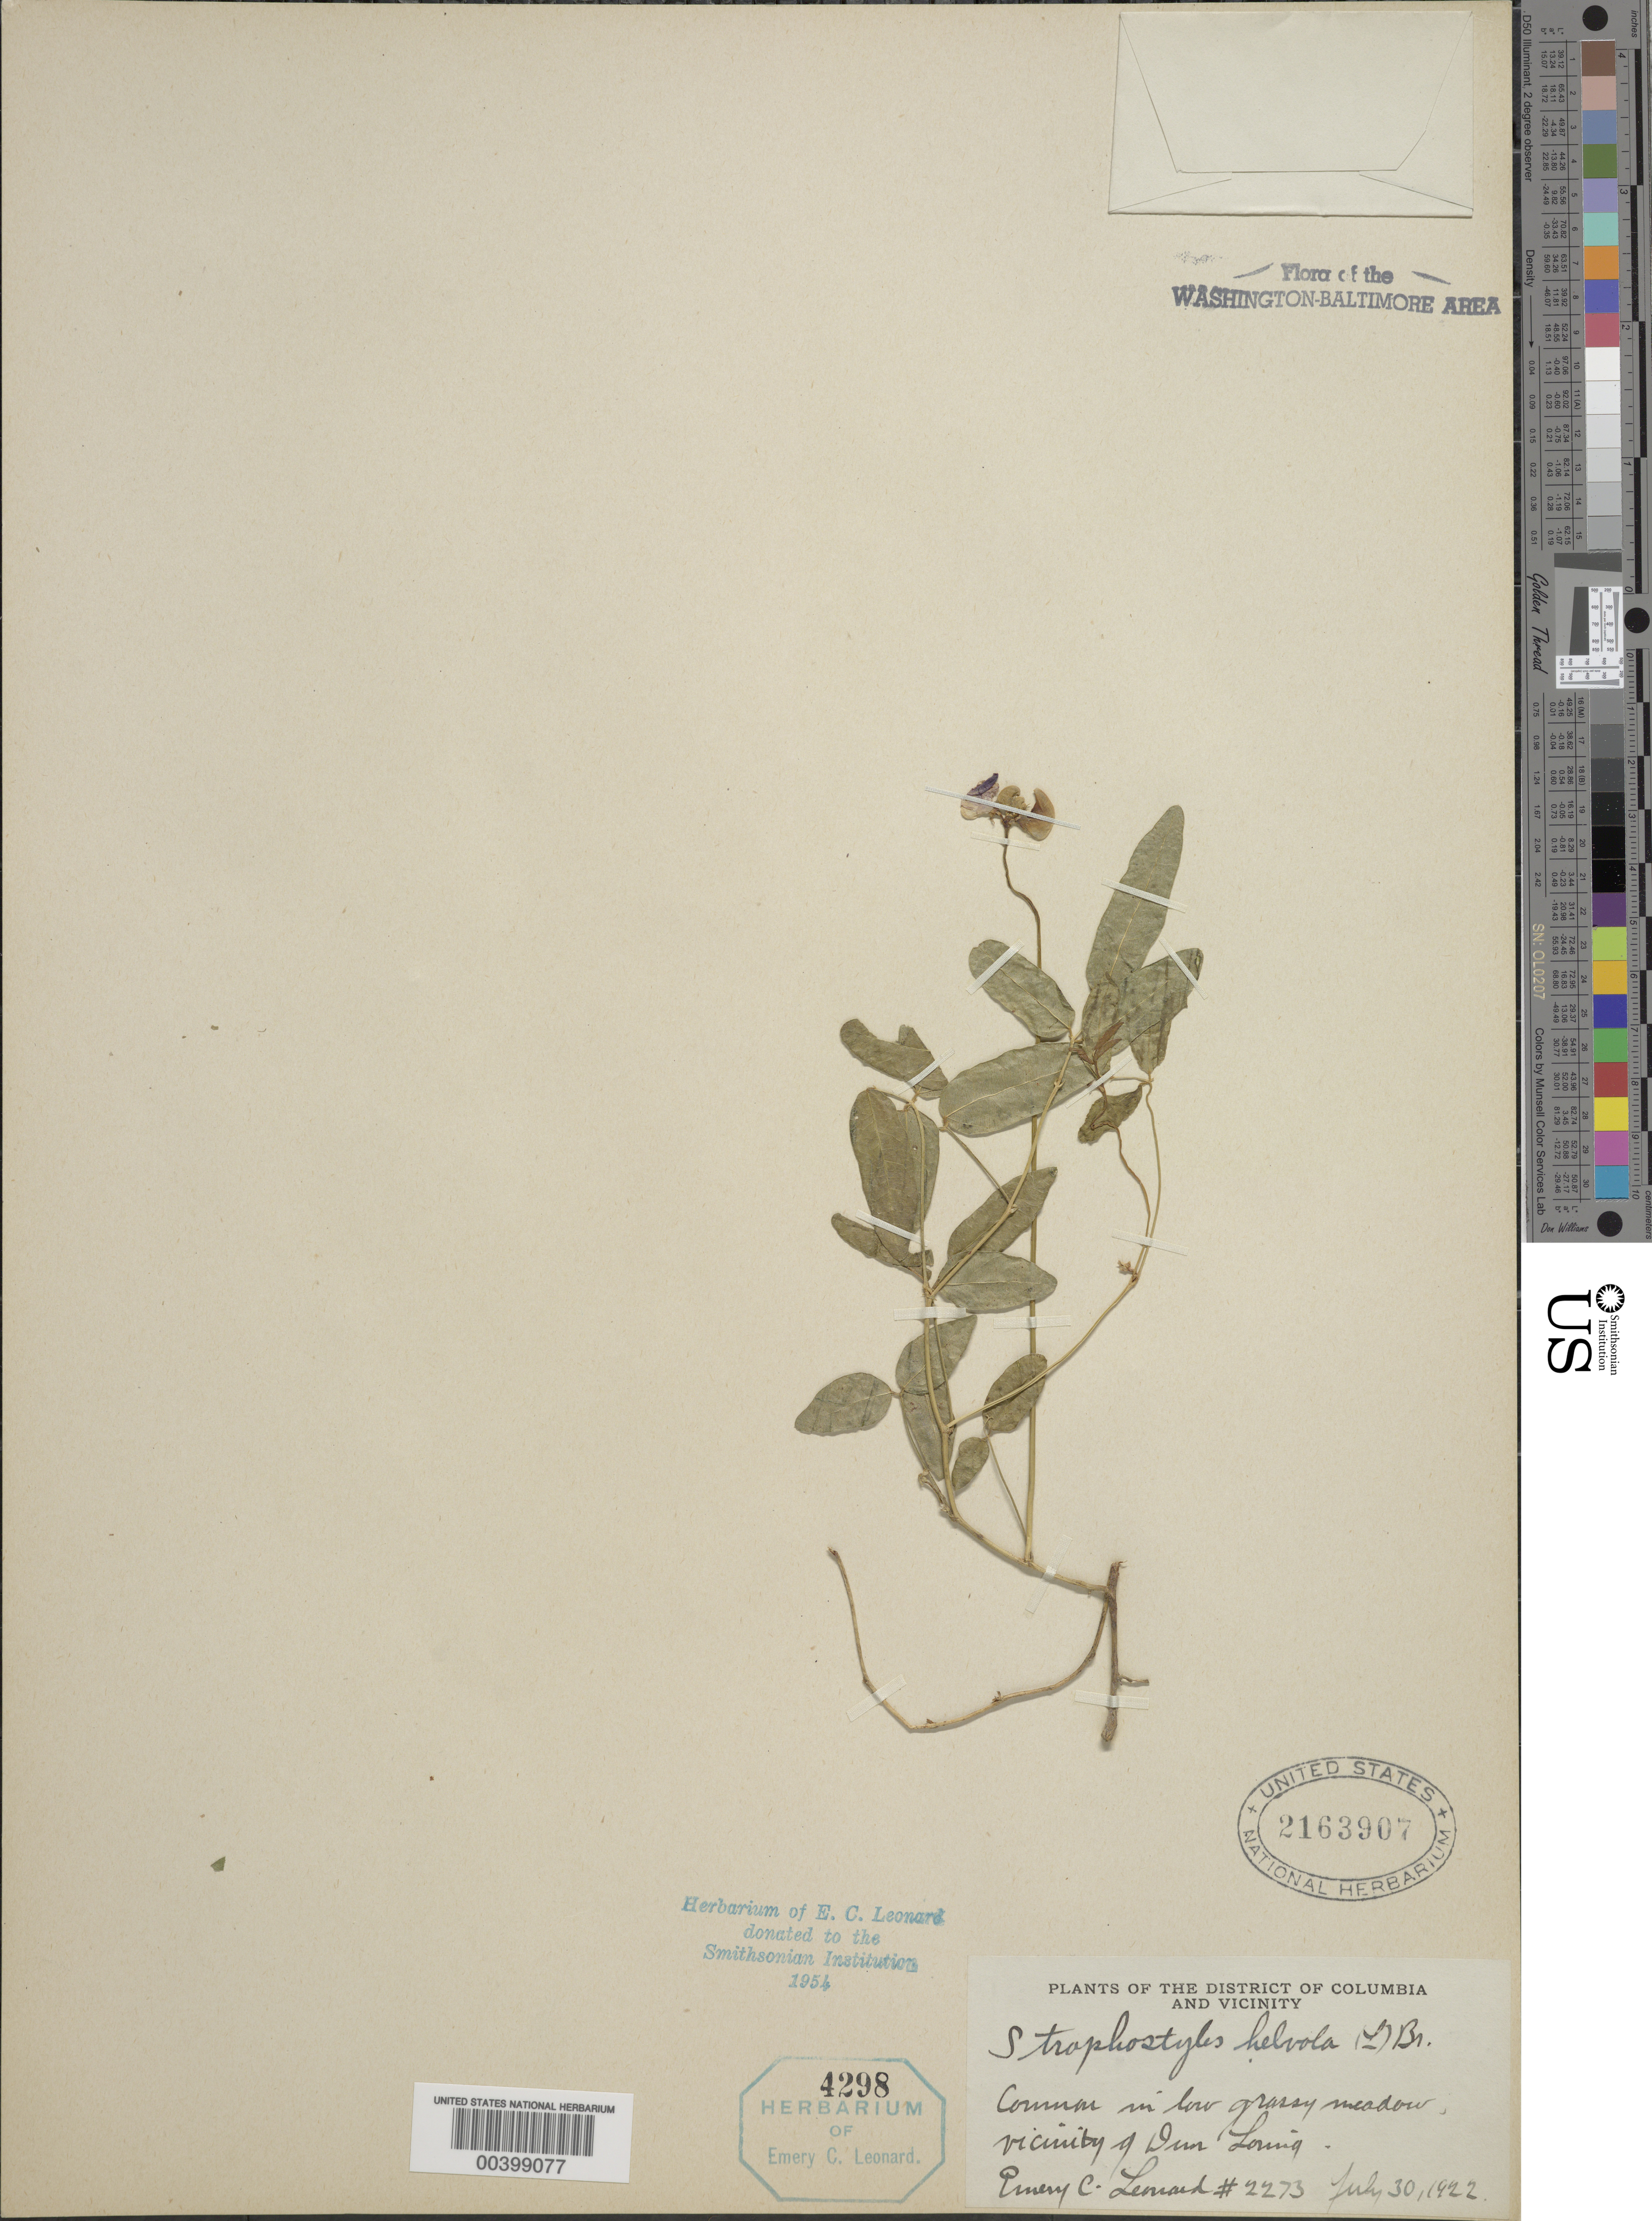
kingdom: Plantae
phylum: Tracheophyta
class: Magnoliopsida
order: Fabales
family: Fabaceae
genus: Strophostyles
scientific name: Strophostyles helvola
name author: (L.) Elliott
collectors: E. C. Leonard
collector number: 2273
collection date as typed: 30 Jul 1922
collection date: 1922-07-30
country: United States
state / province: Virginia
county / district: Fairfax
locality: Dun Loring vicinity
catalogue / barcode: US 2163907